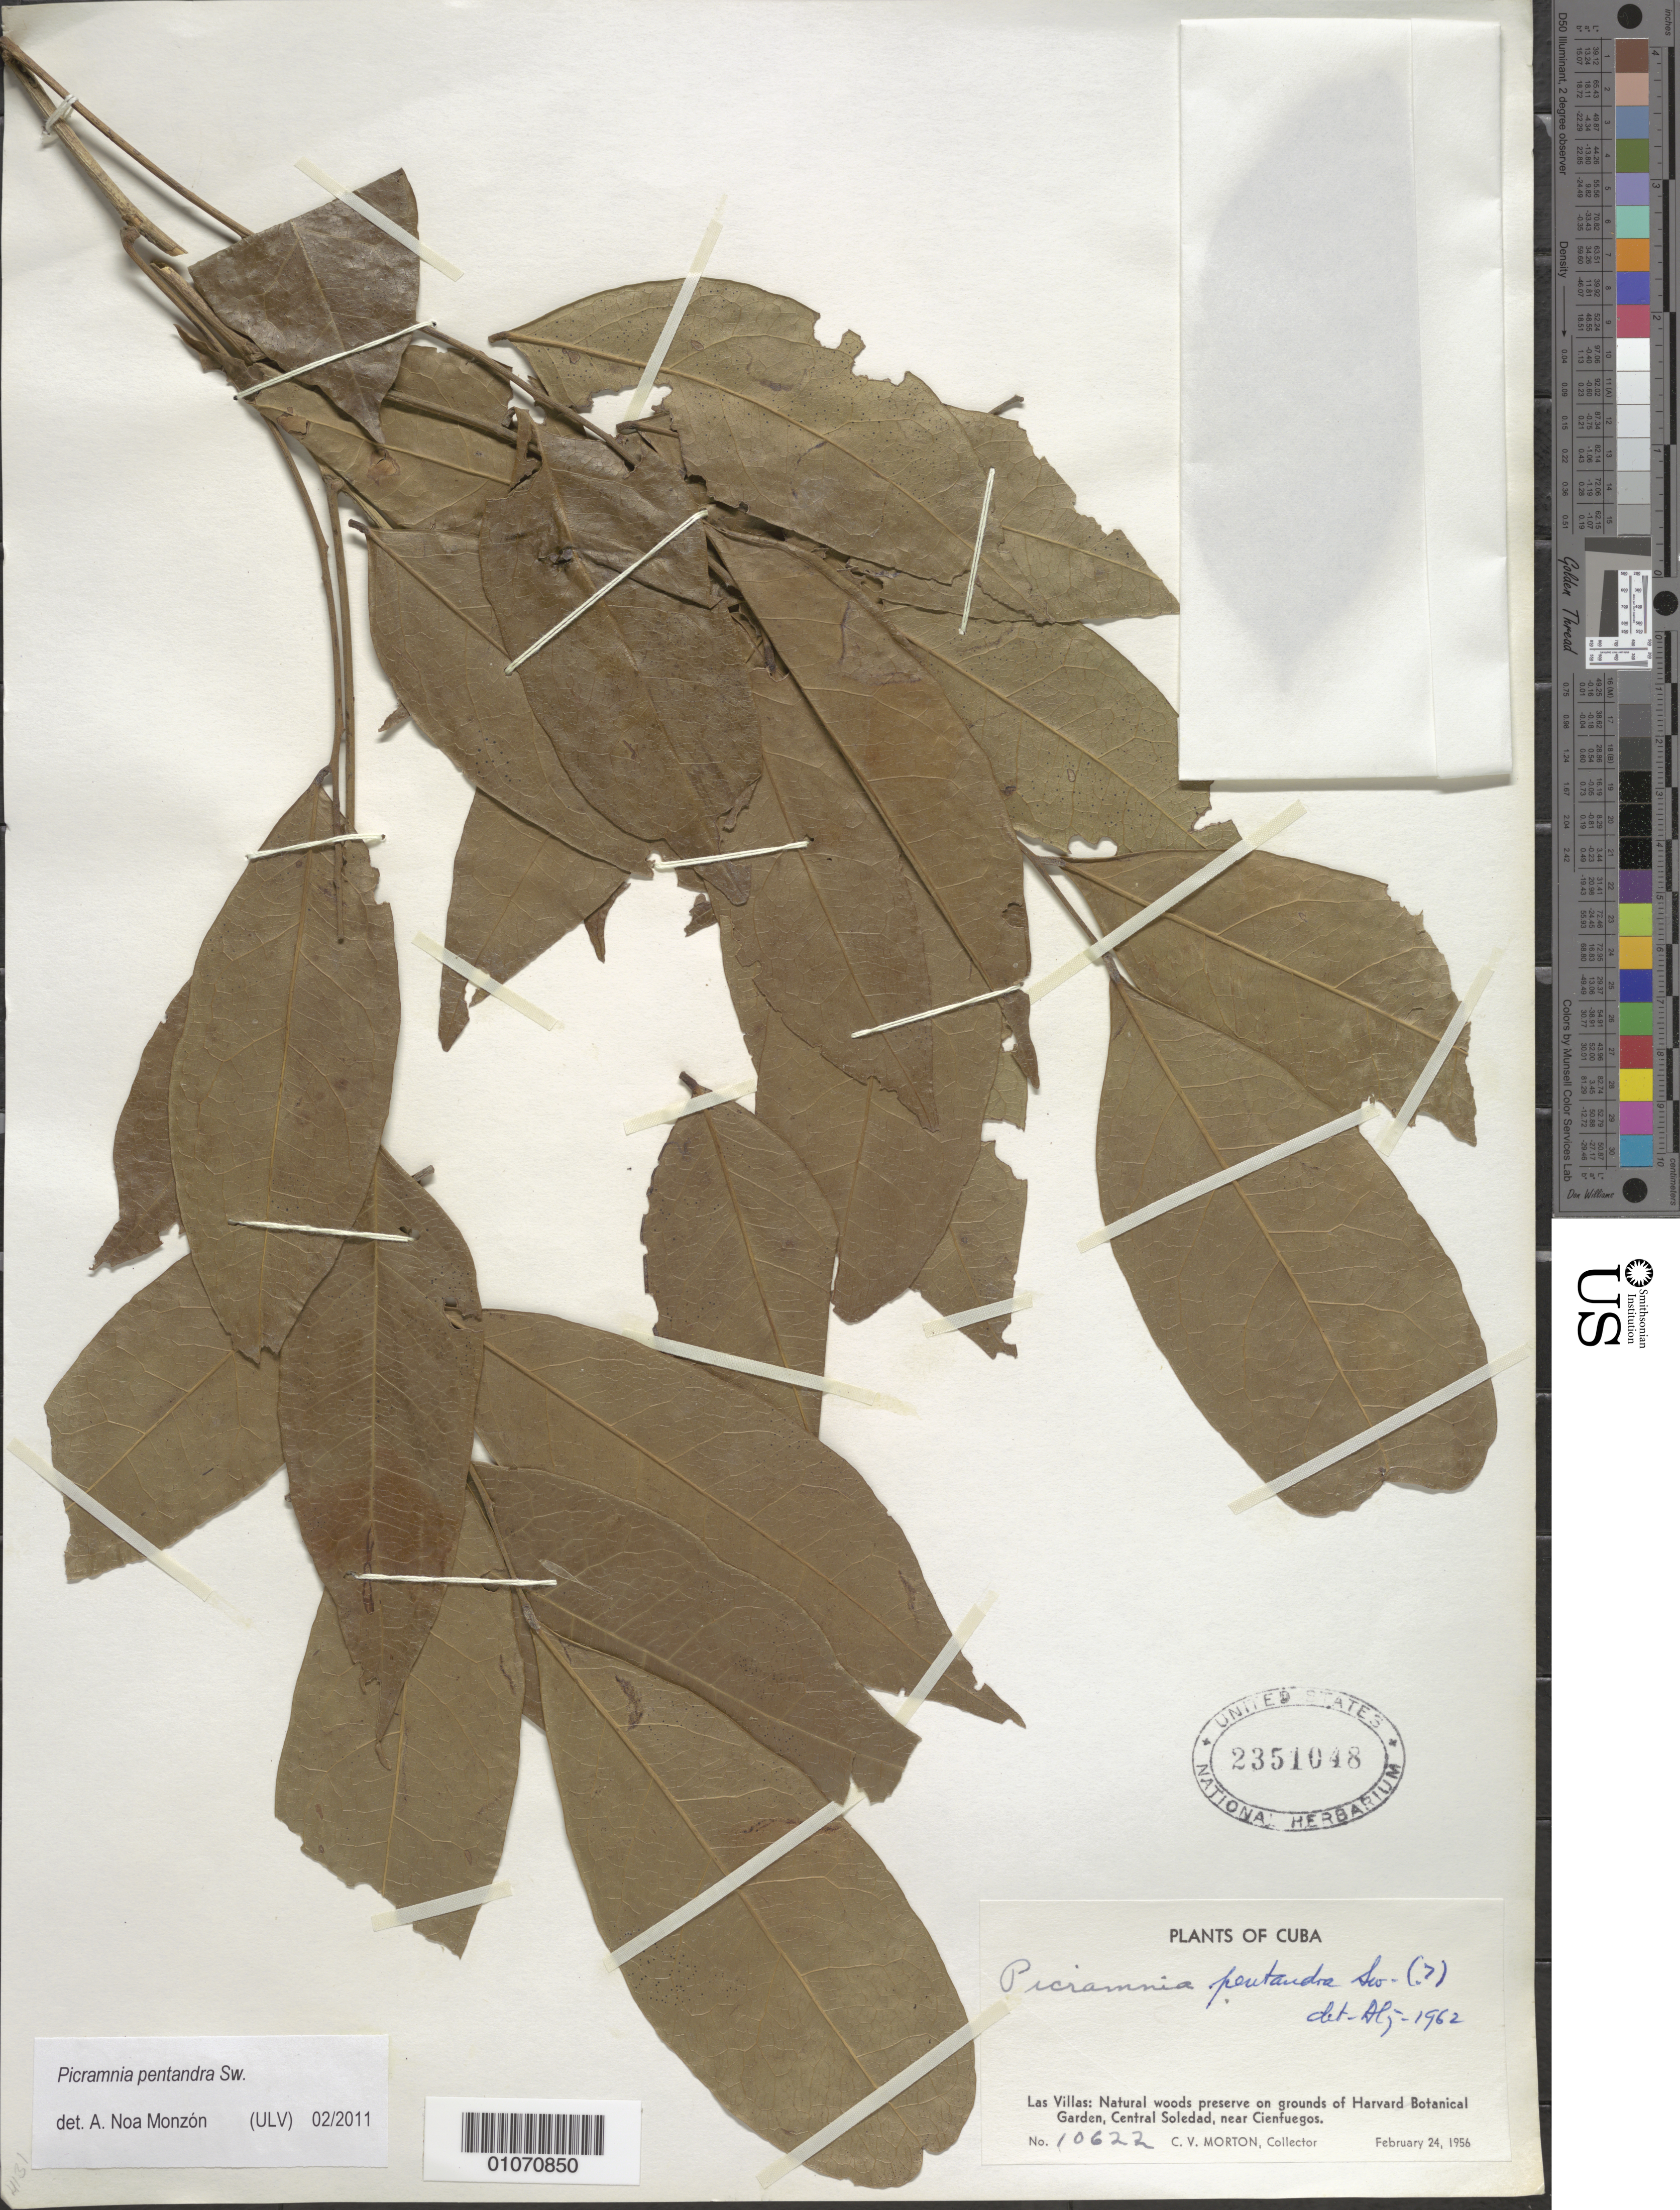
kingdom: Plantae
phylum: Tracheophyta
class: Magnoliopsida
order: Picramniales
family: Picramniaceae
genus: Picramnia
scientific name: Picramnia pentandra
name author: Sw.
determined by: Noa Monzón, A.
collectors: C. V. Morton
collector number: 10622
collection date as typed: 24 Feb 1956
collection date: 1956-02-24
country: Cuba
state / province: Cienfuegos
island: Cuba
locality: Harvard Botanical Garden, Central Soledad, near Cienfuegos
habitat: Natural woods preserve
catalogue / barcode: US 2351048